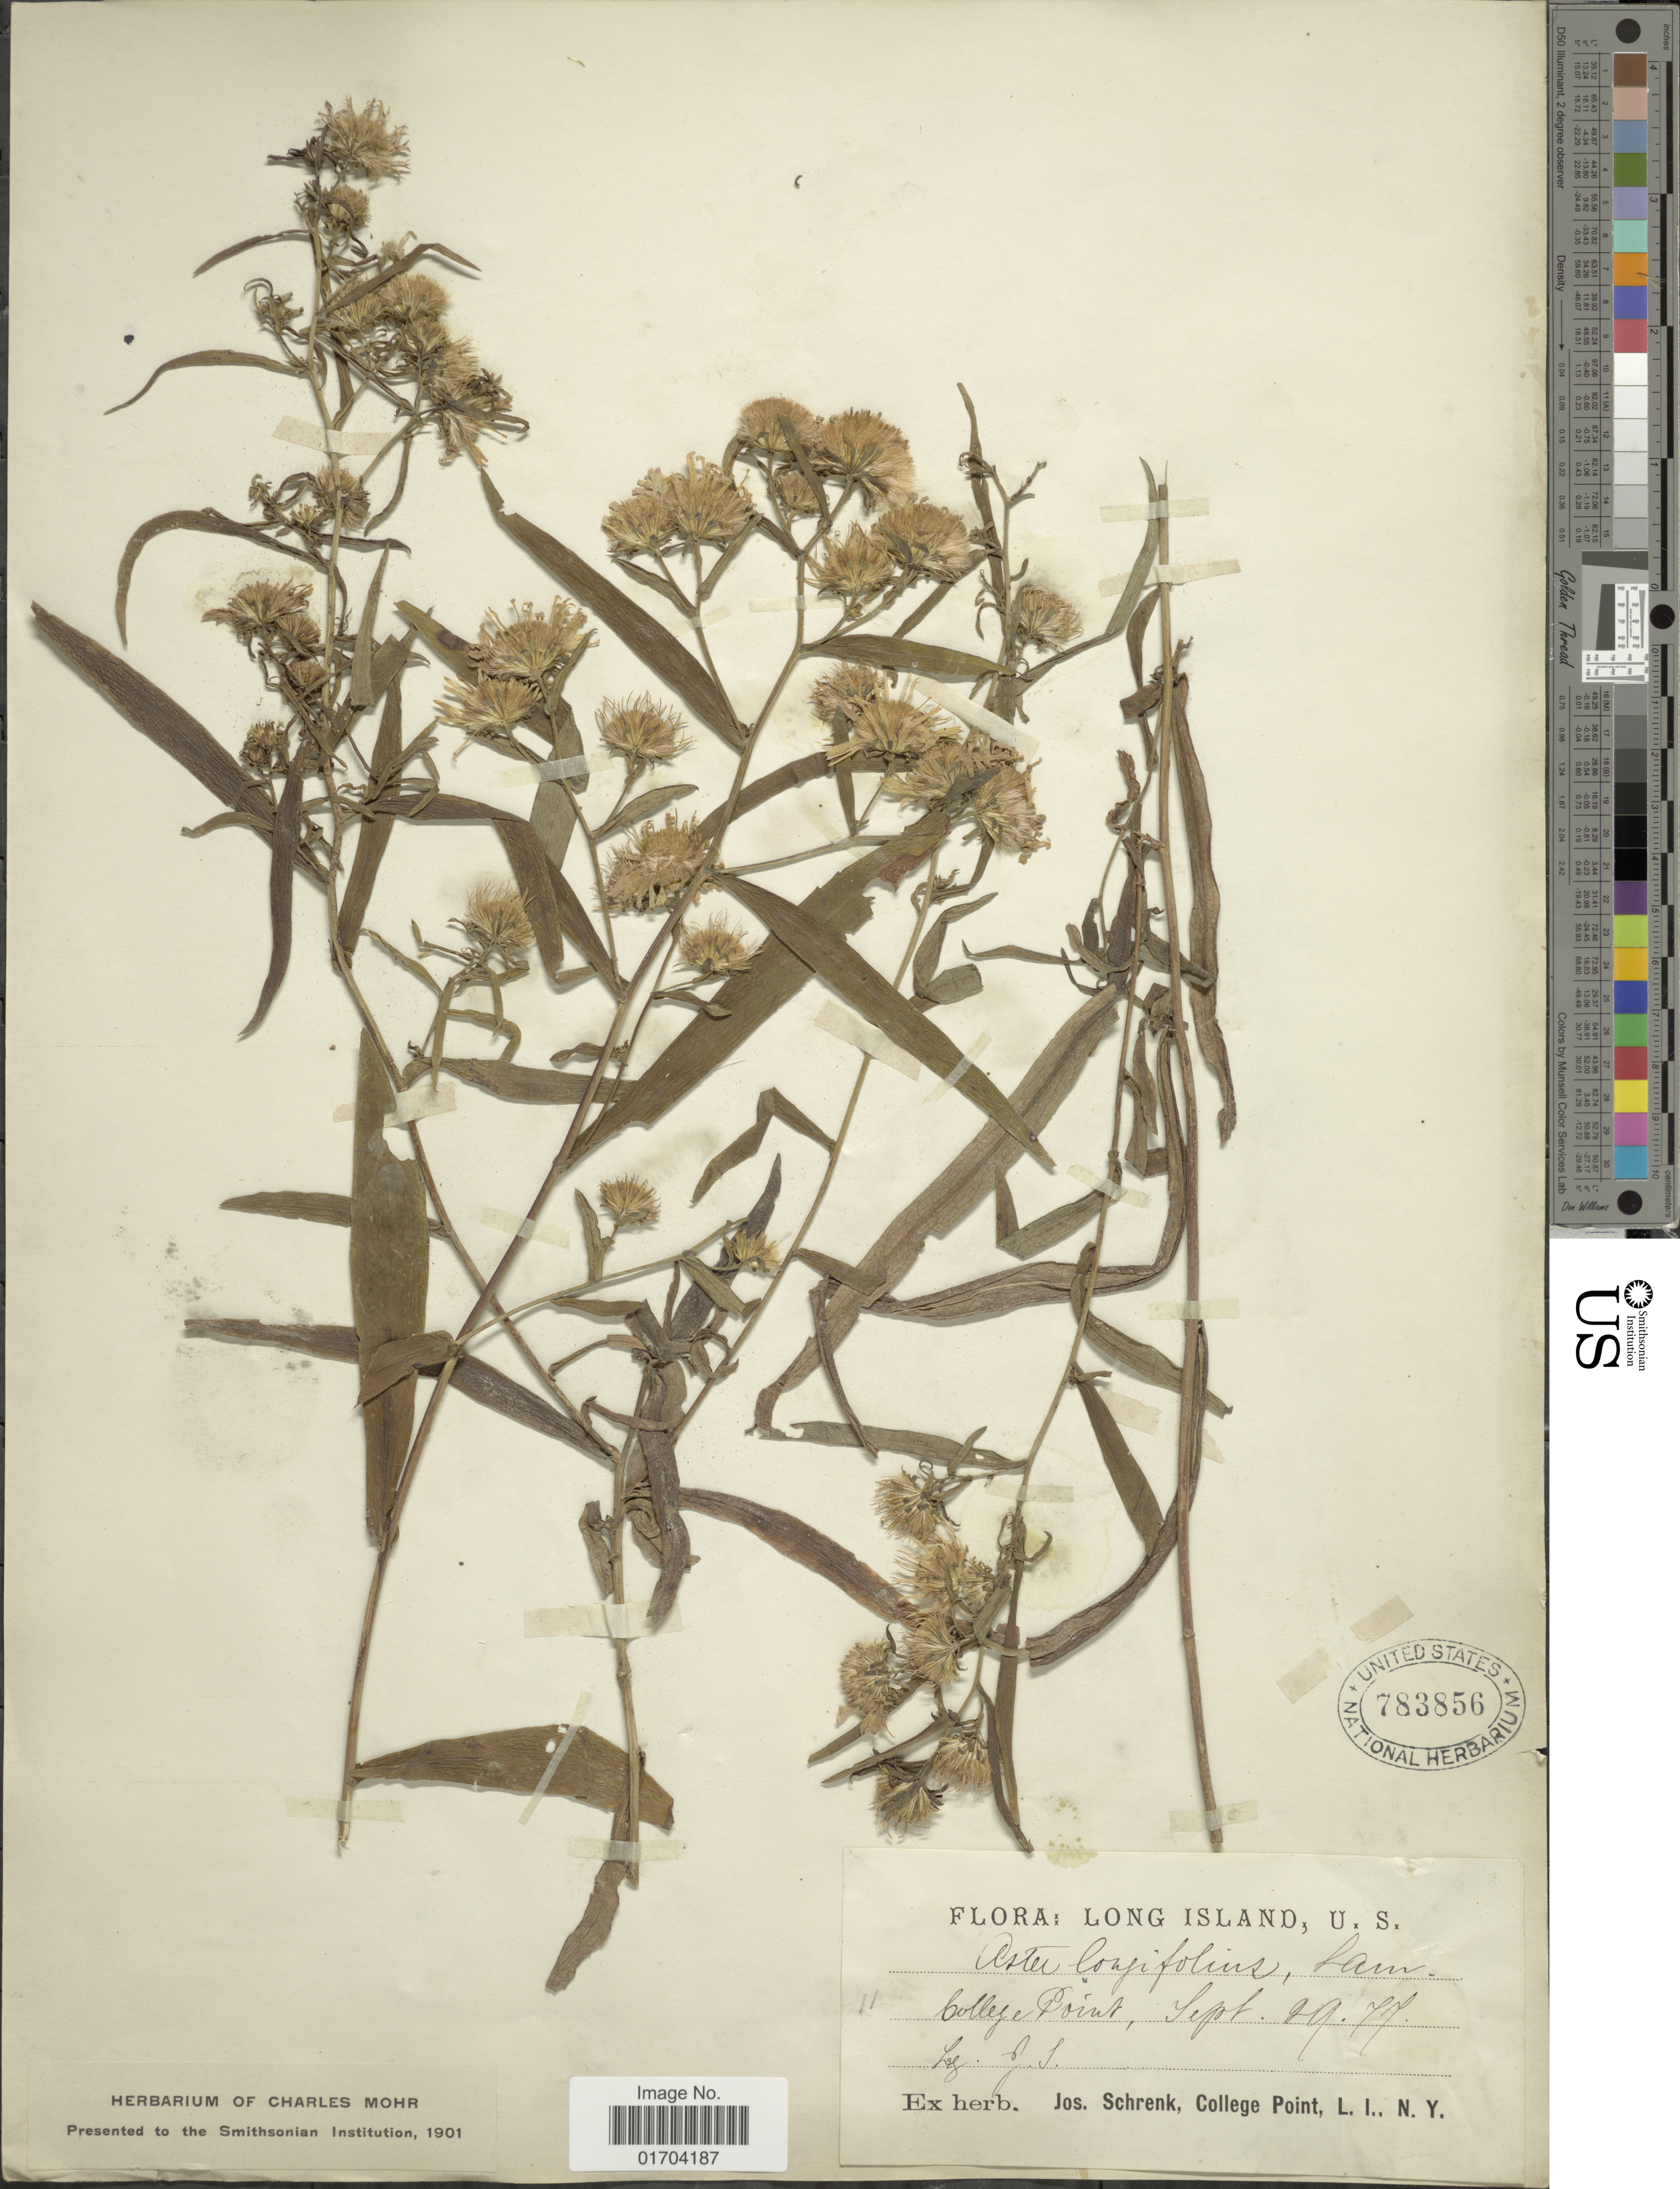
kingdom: Plantae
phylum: Tracheophyta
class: Magnoliopsida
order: Asterales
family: Asteraceae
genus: Symphyotrichum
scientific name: Symphyotrichum sp.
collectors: J. Schrenk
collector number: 11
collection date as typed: Transcribed d/m/y: 29/9/77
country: United States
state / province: New York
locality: Long Island, college Point.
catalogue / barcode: US 783856